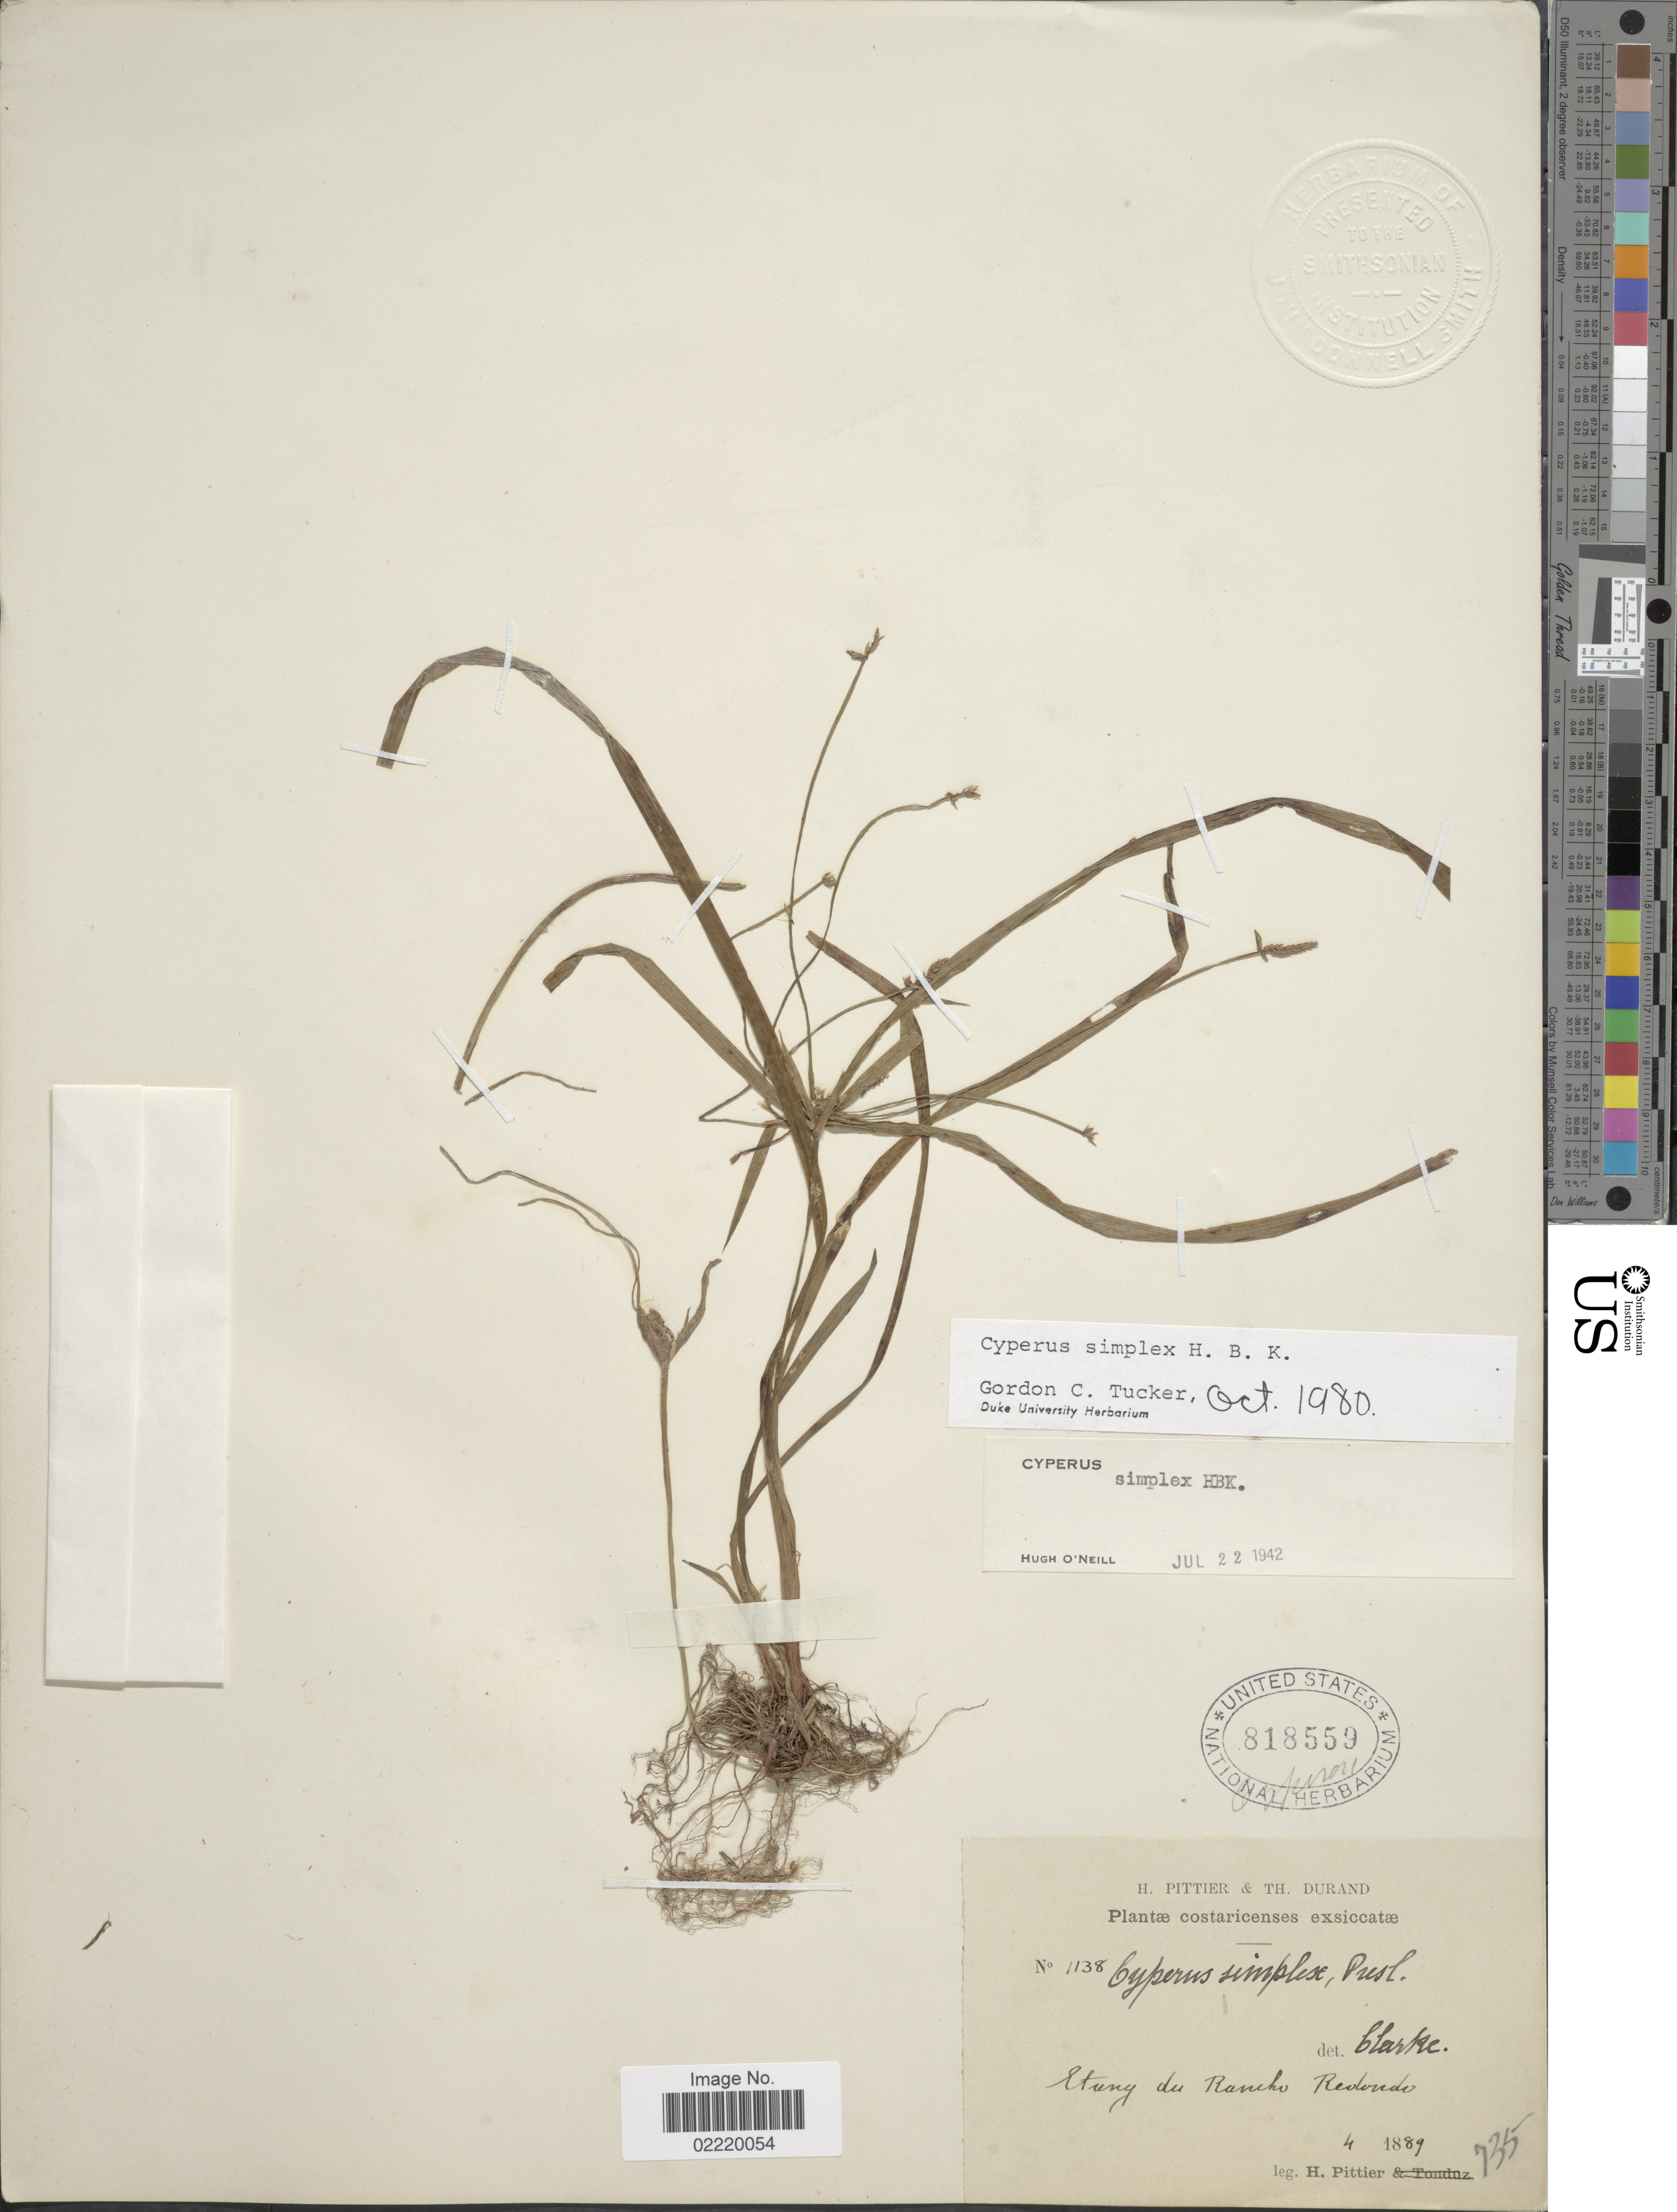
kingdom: Plantae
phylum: Tracheophyta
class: Liliopsida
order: Poales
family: Cyperaceae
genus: Cyperus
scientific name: Cyperus simplex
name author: Kunth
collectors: H. F. Pittier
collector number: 1138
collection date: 1889-04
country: Costa Rica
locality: Etang du Rancho Redondo [pond of Rancho Redondo]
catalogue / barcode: US 818559